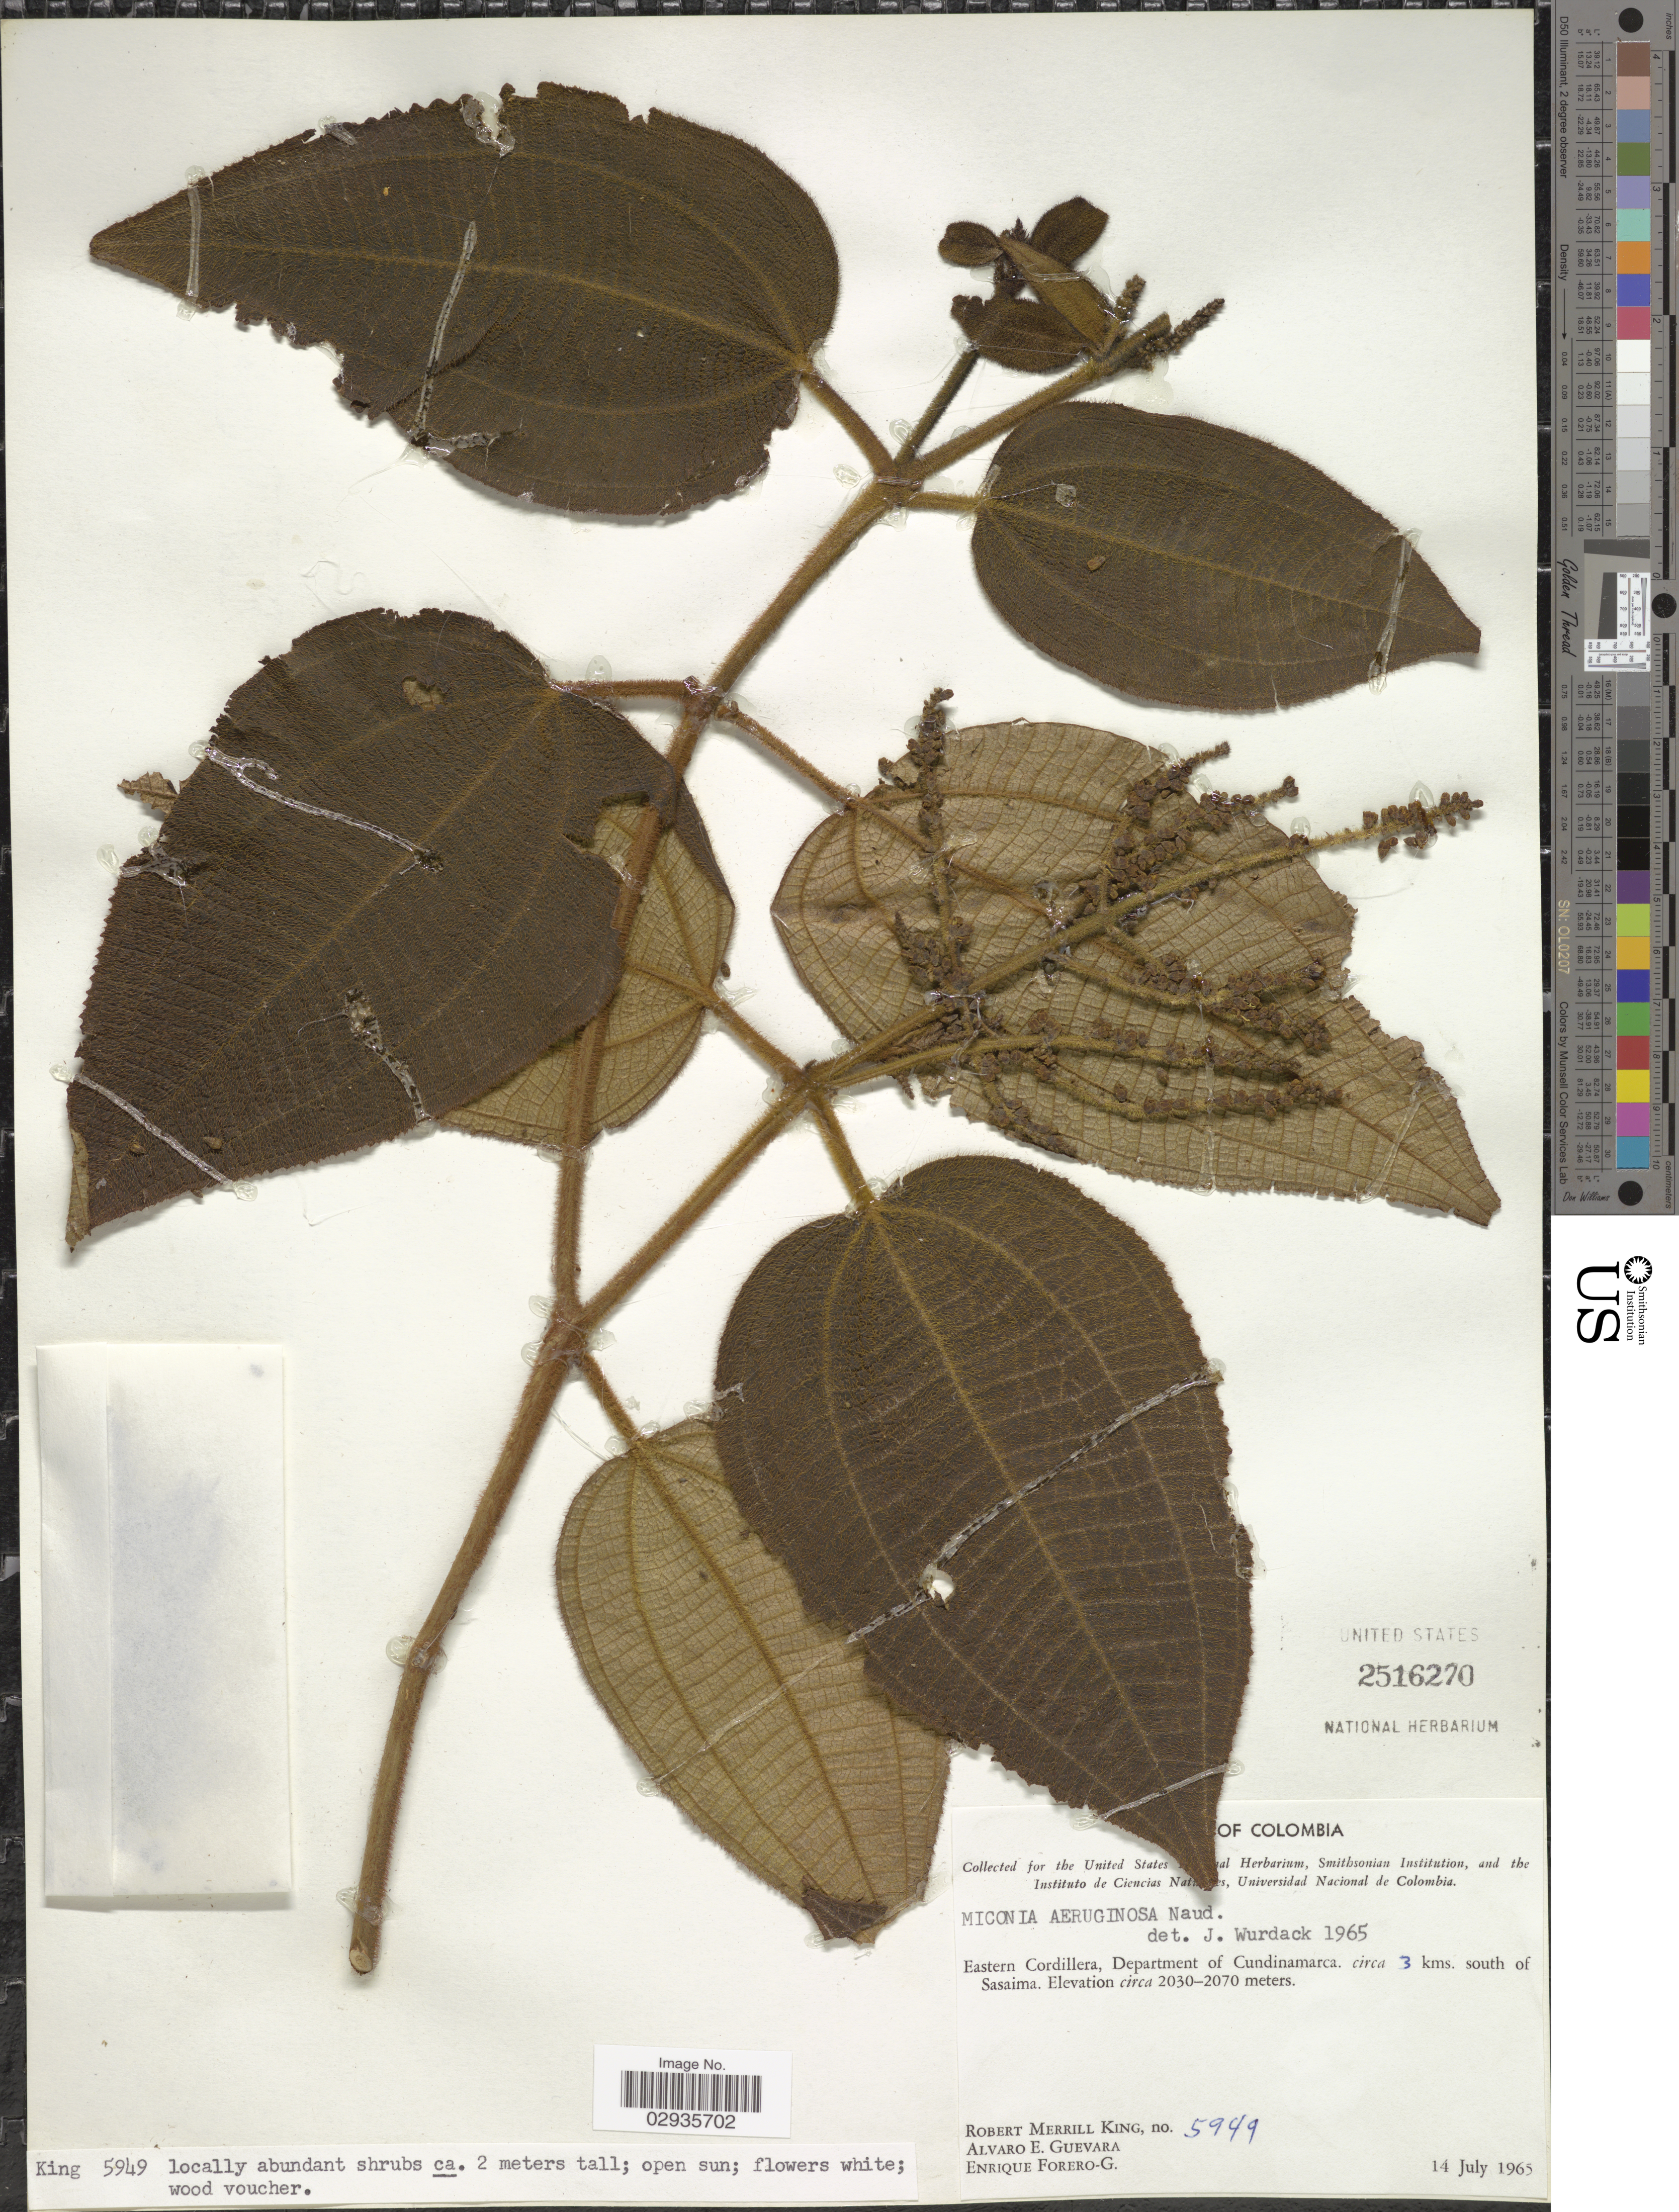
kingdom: Plantae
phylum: Tracheophyta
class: Magnoliopsida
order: Myrtales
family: Melastomataceae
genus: Miconia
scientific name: Miconia aeruginosa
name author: Naudin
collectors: R. M. King, A. E. Guevara & E. Forero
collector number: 5949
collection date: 1965-07-14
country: Colombia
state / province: Cundinamarca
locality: Eastern Cordillera, Department of Cundinamarca. circa 3 kms. south of Sasaima.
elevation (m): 2030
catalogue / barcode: US 2516270